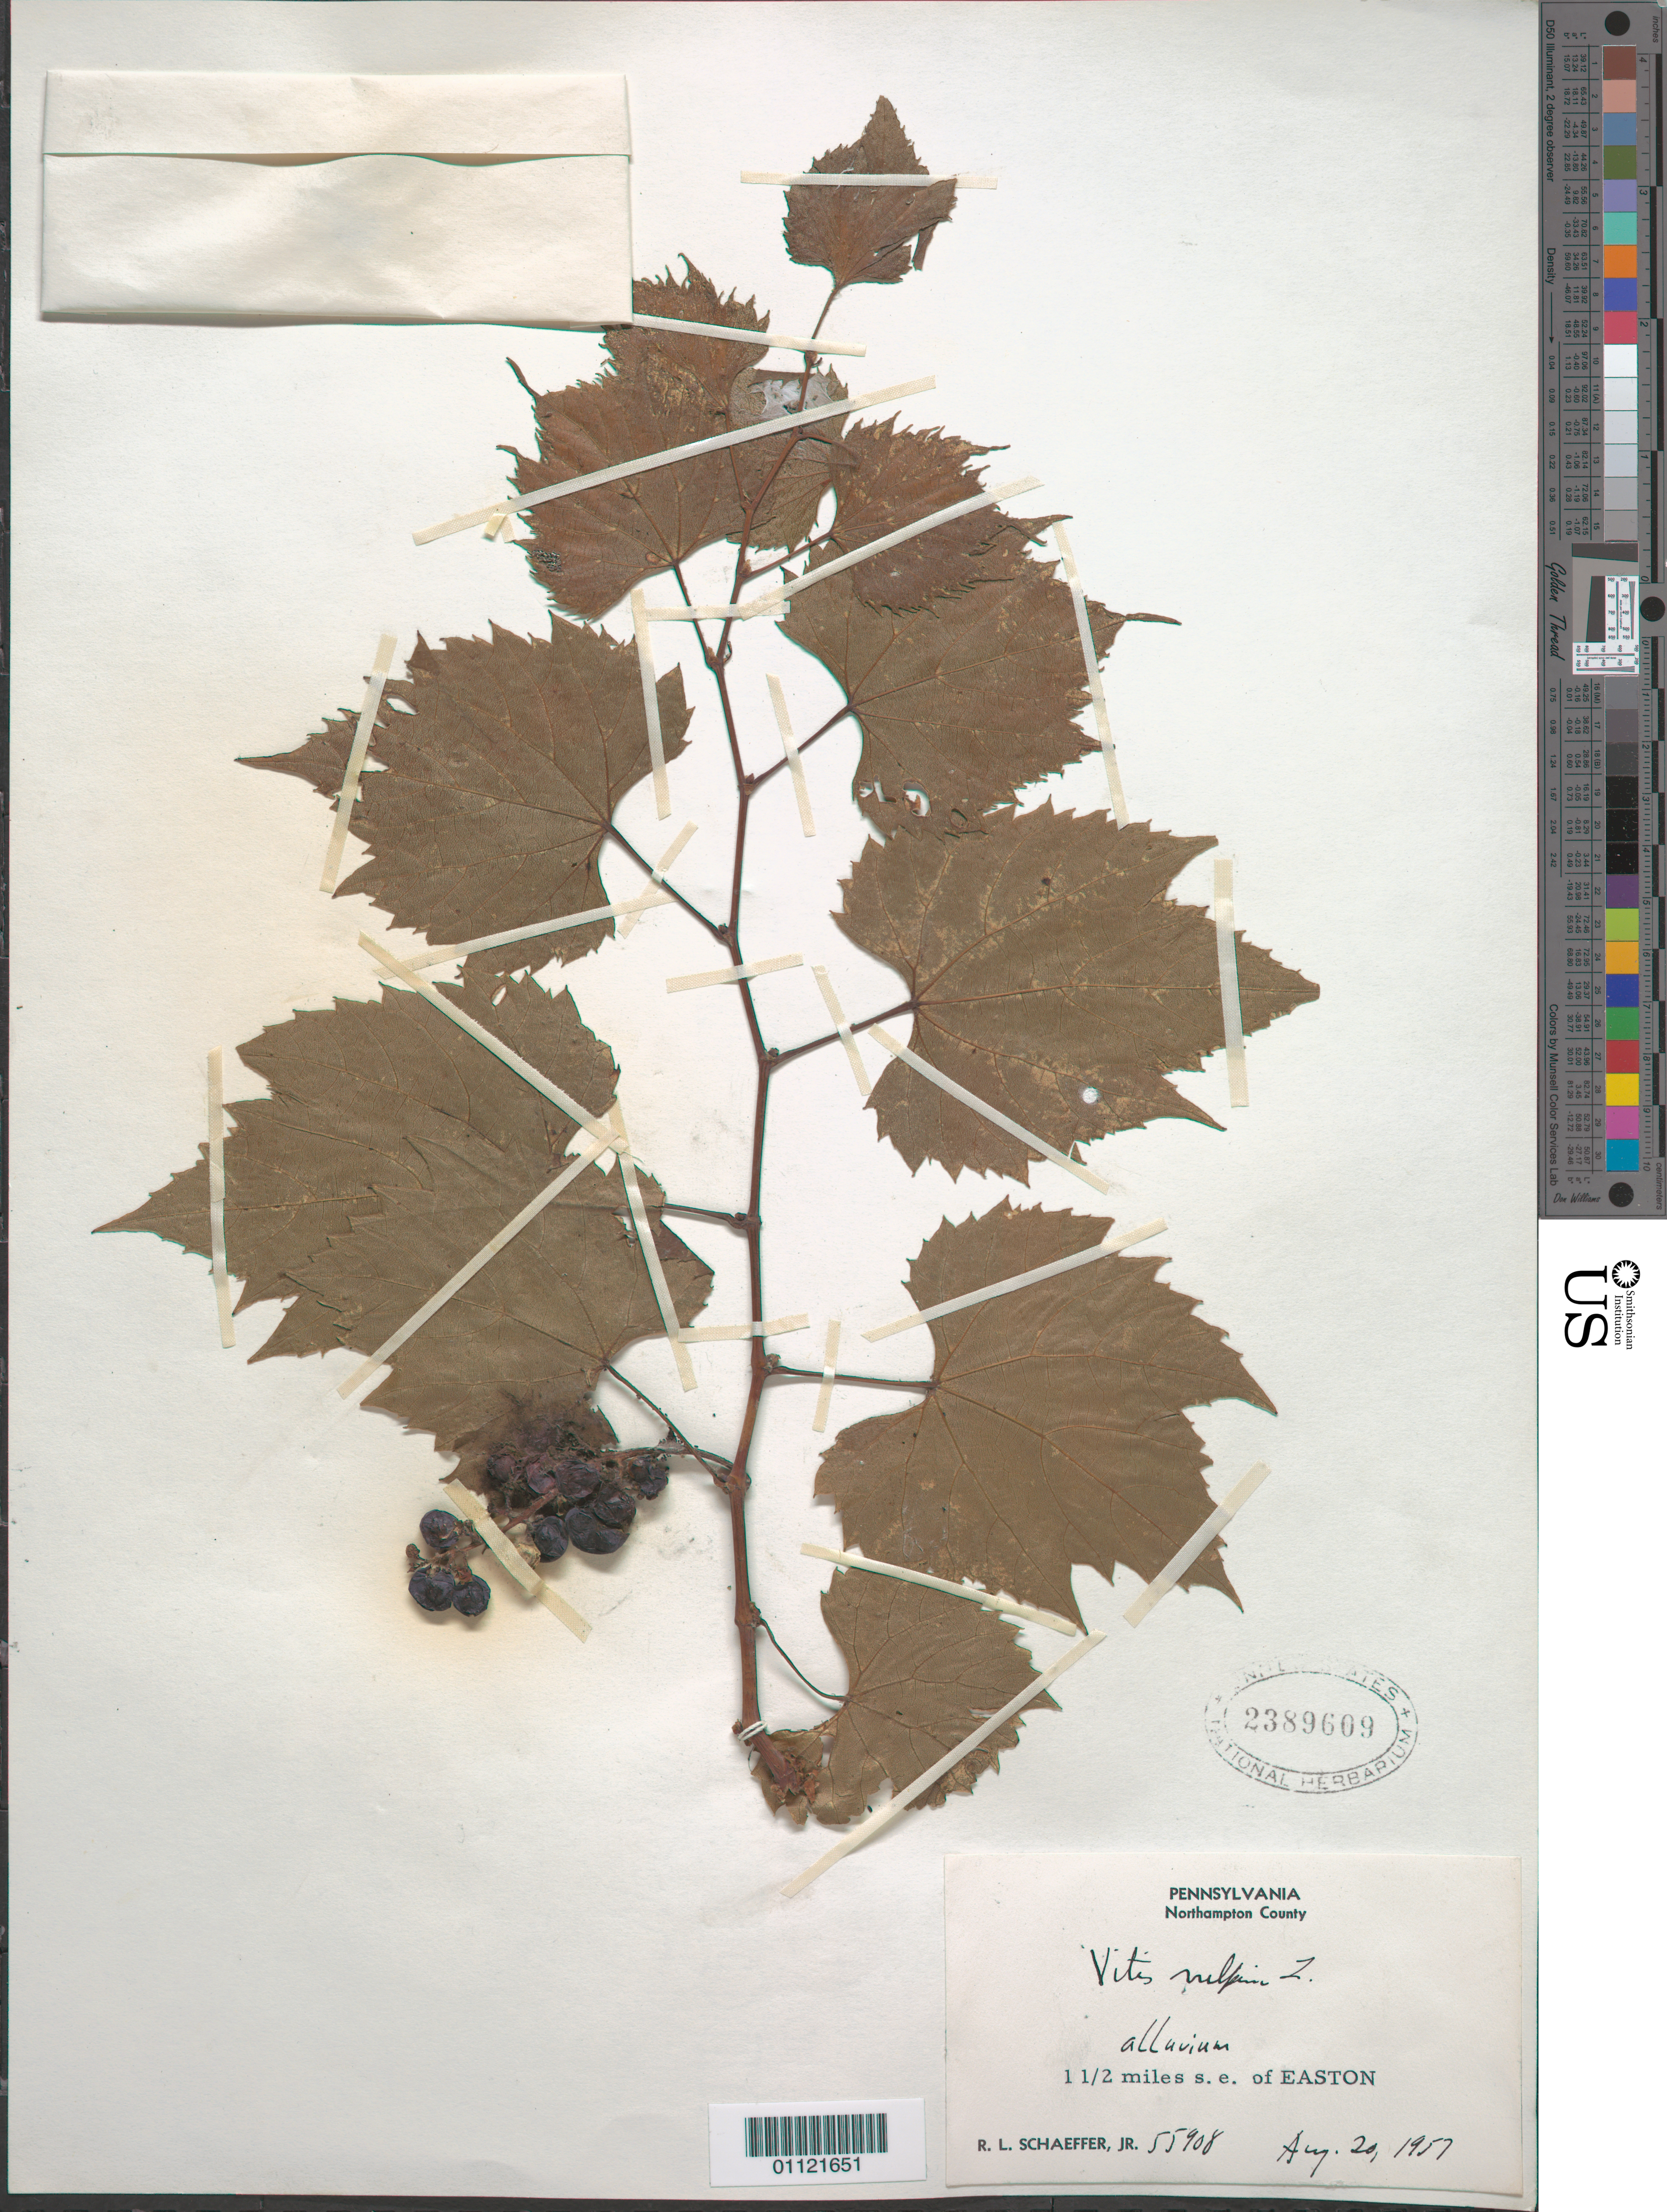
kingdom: Plantae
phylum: Tracheophyta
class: Magnoliopsida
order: Vitales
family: Vitaceae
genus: Vitis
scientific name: Vitis vulpina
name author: L.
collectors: R. L. Schaeffer Jr.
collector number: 55908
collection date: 1957-08-20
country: United States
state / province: Pennsylvania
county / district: Northampton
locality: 1 1/2 miles s.e. of Easton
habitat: alluvium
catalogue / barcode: US 2389609